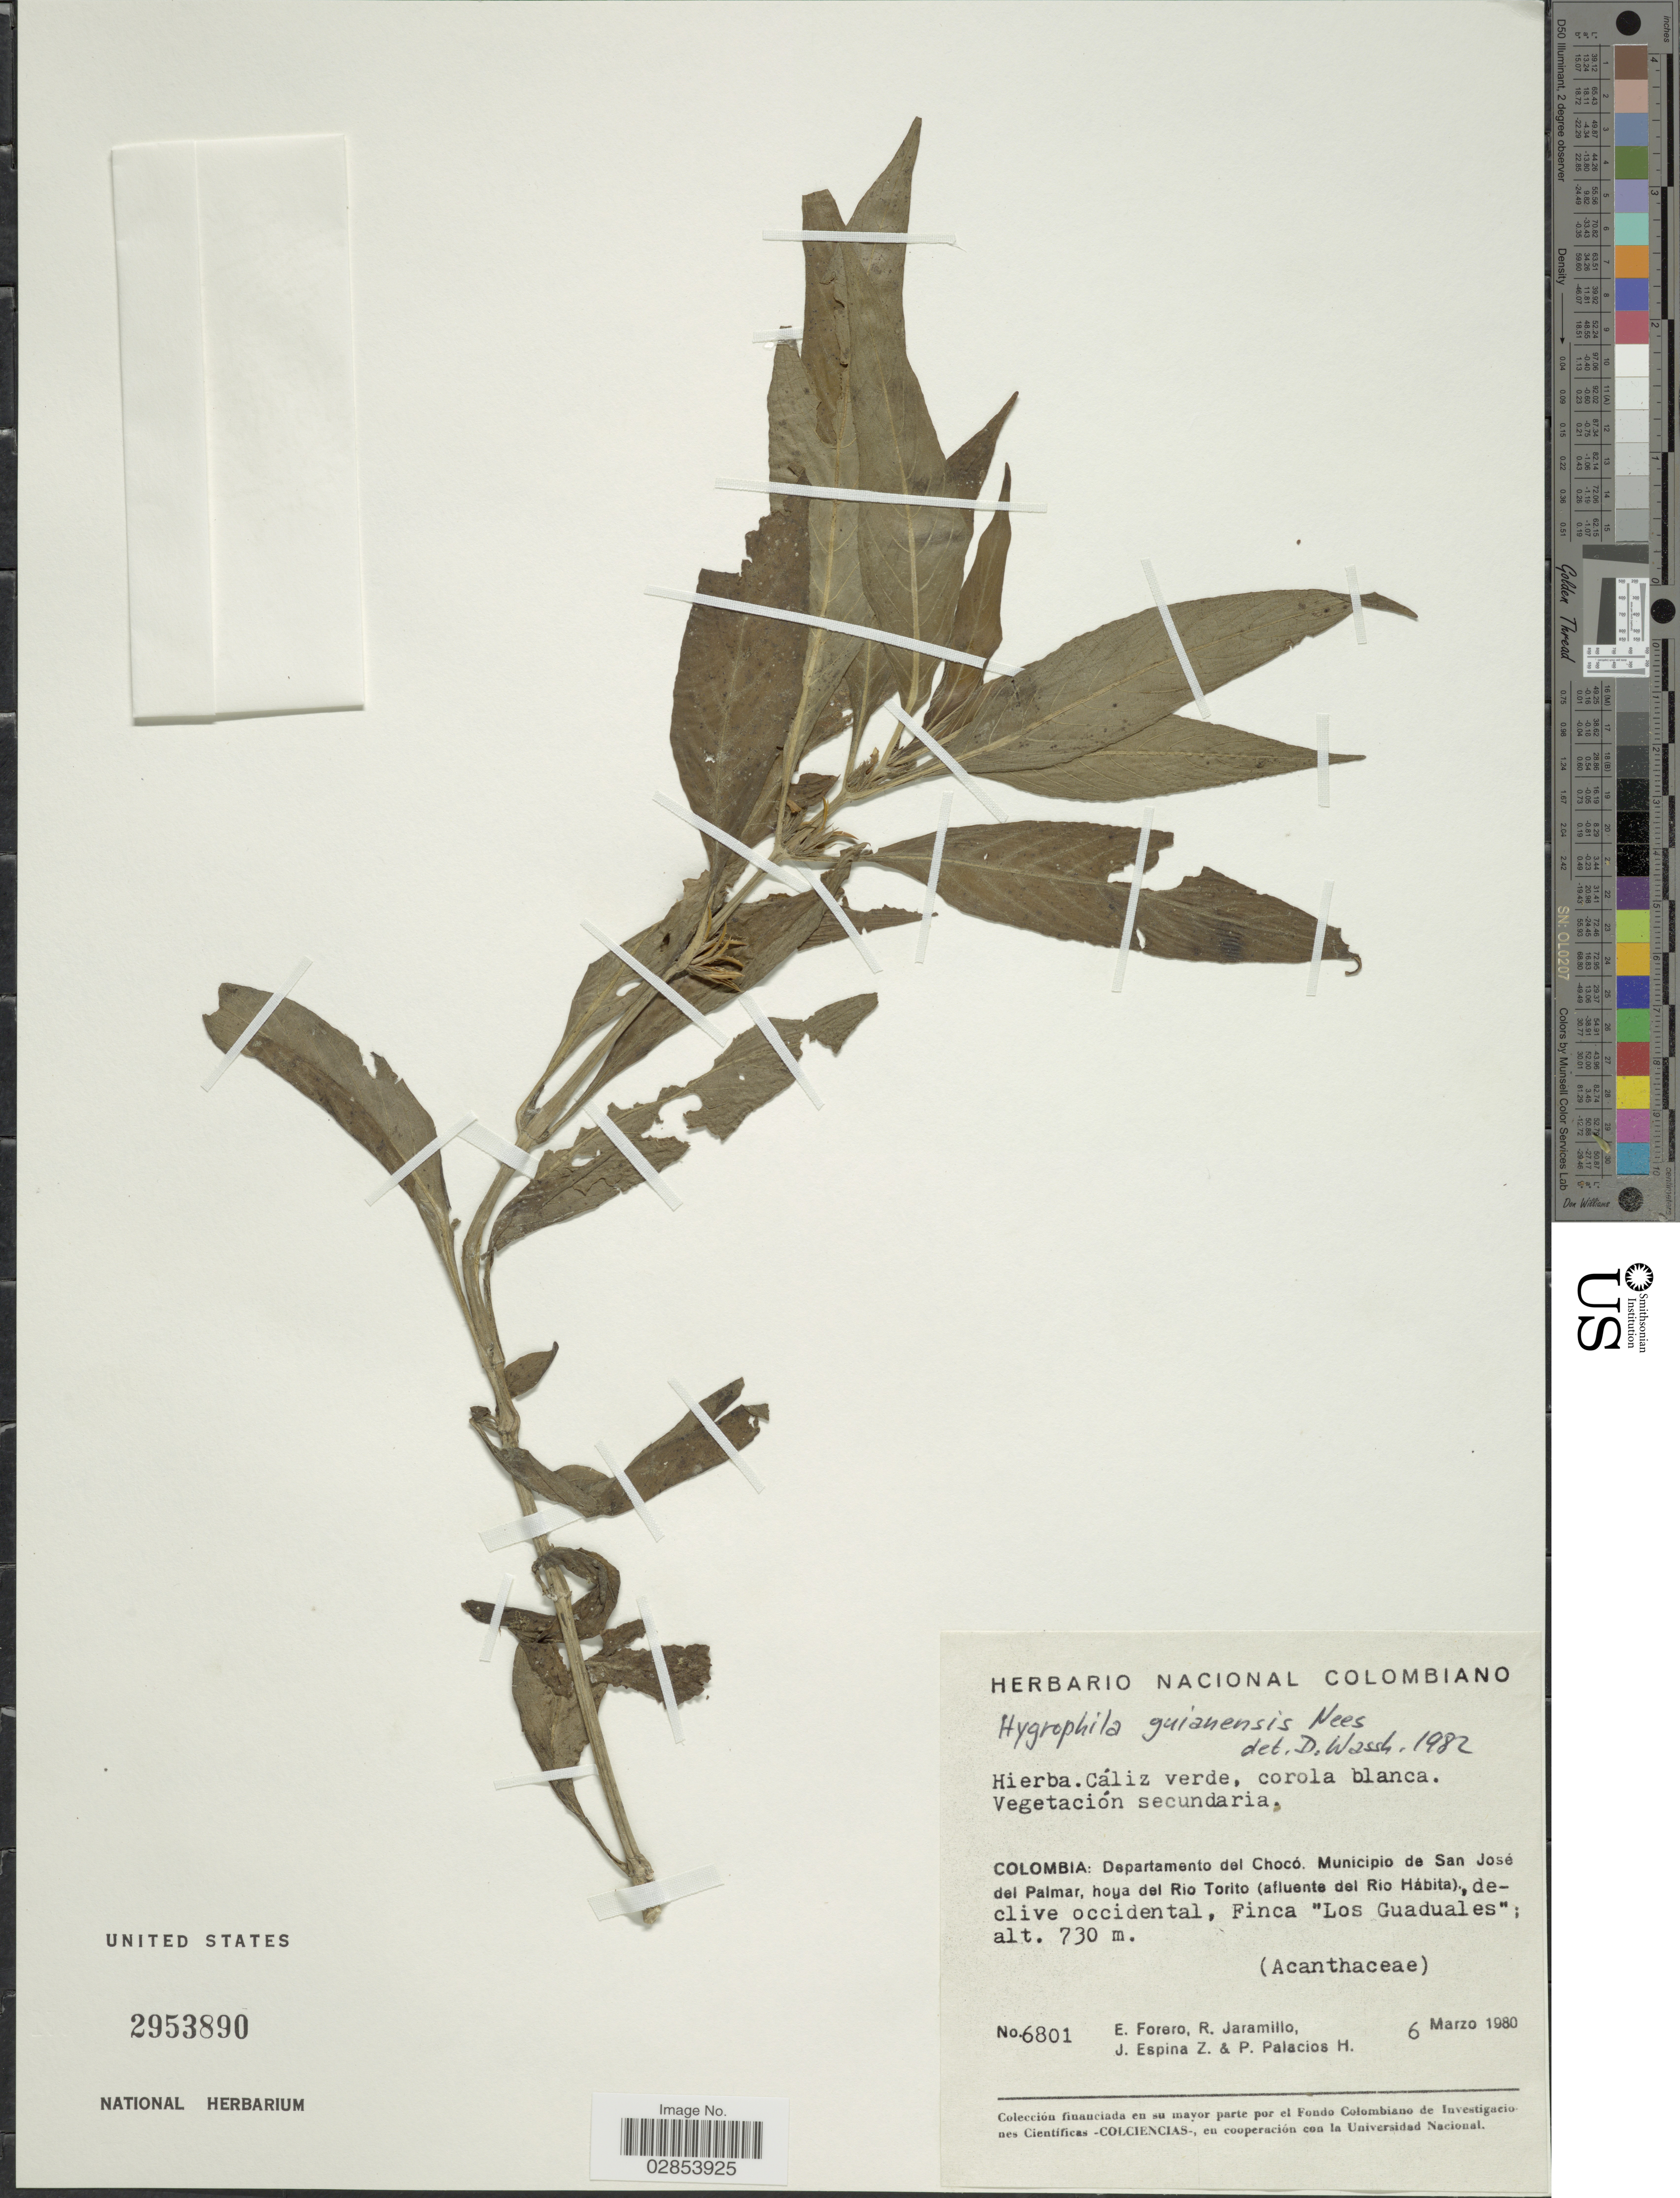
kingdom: Plantae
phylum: Tracheophyta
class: Magnoliopsida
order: Lamiales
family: Acanthaceae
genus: Hygrophila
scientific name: Hygrophila costata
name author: Nees & T. Nees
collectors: E. Forero, R. Jaramillo M., J. Espina Z. & P. Palacios H.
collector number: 6801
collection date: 1980-03-06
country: Colombia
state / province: Chocó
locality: Departamento del Chocó. Municipio de San José del Palmar, hoya del Rio Torito (afluente del Rio Hábita), declive occidental, Finca "Los Guaduales".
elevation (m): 730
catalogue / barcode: US 2953890